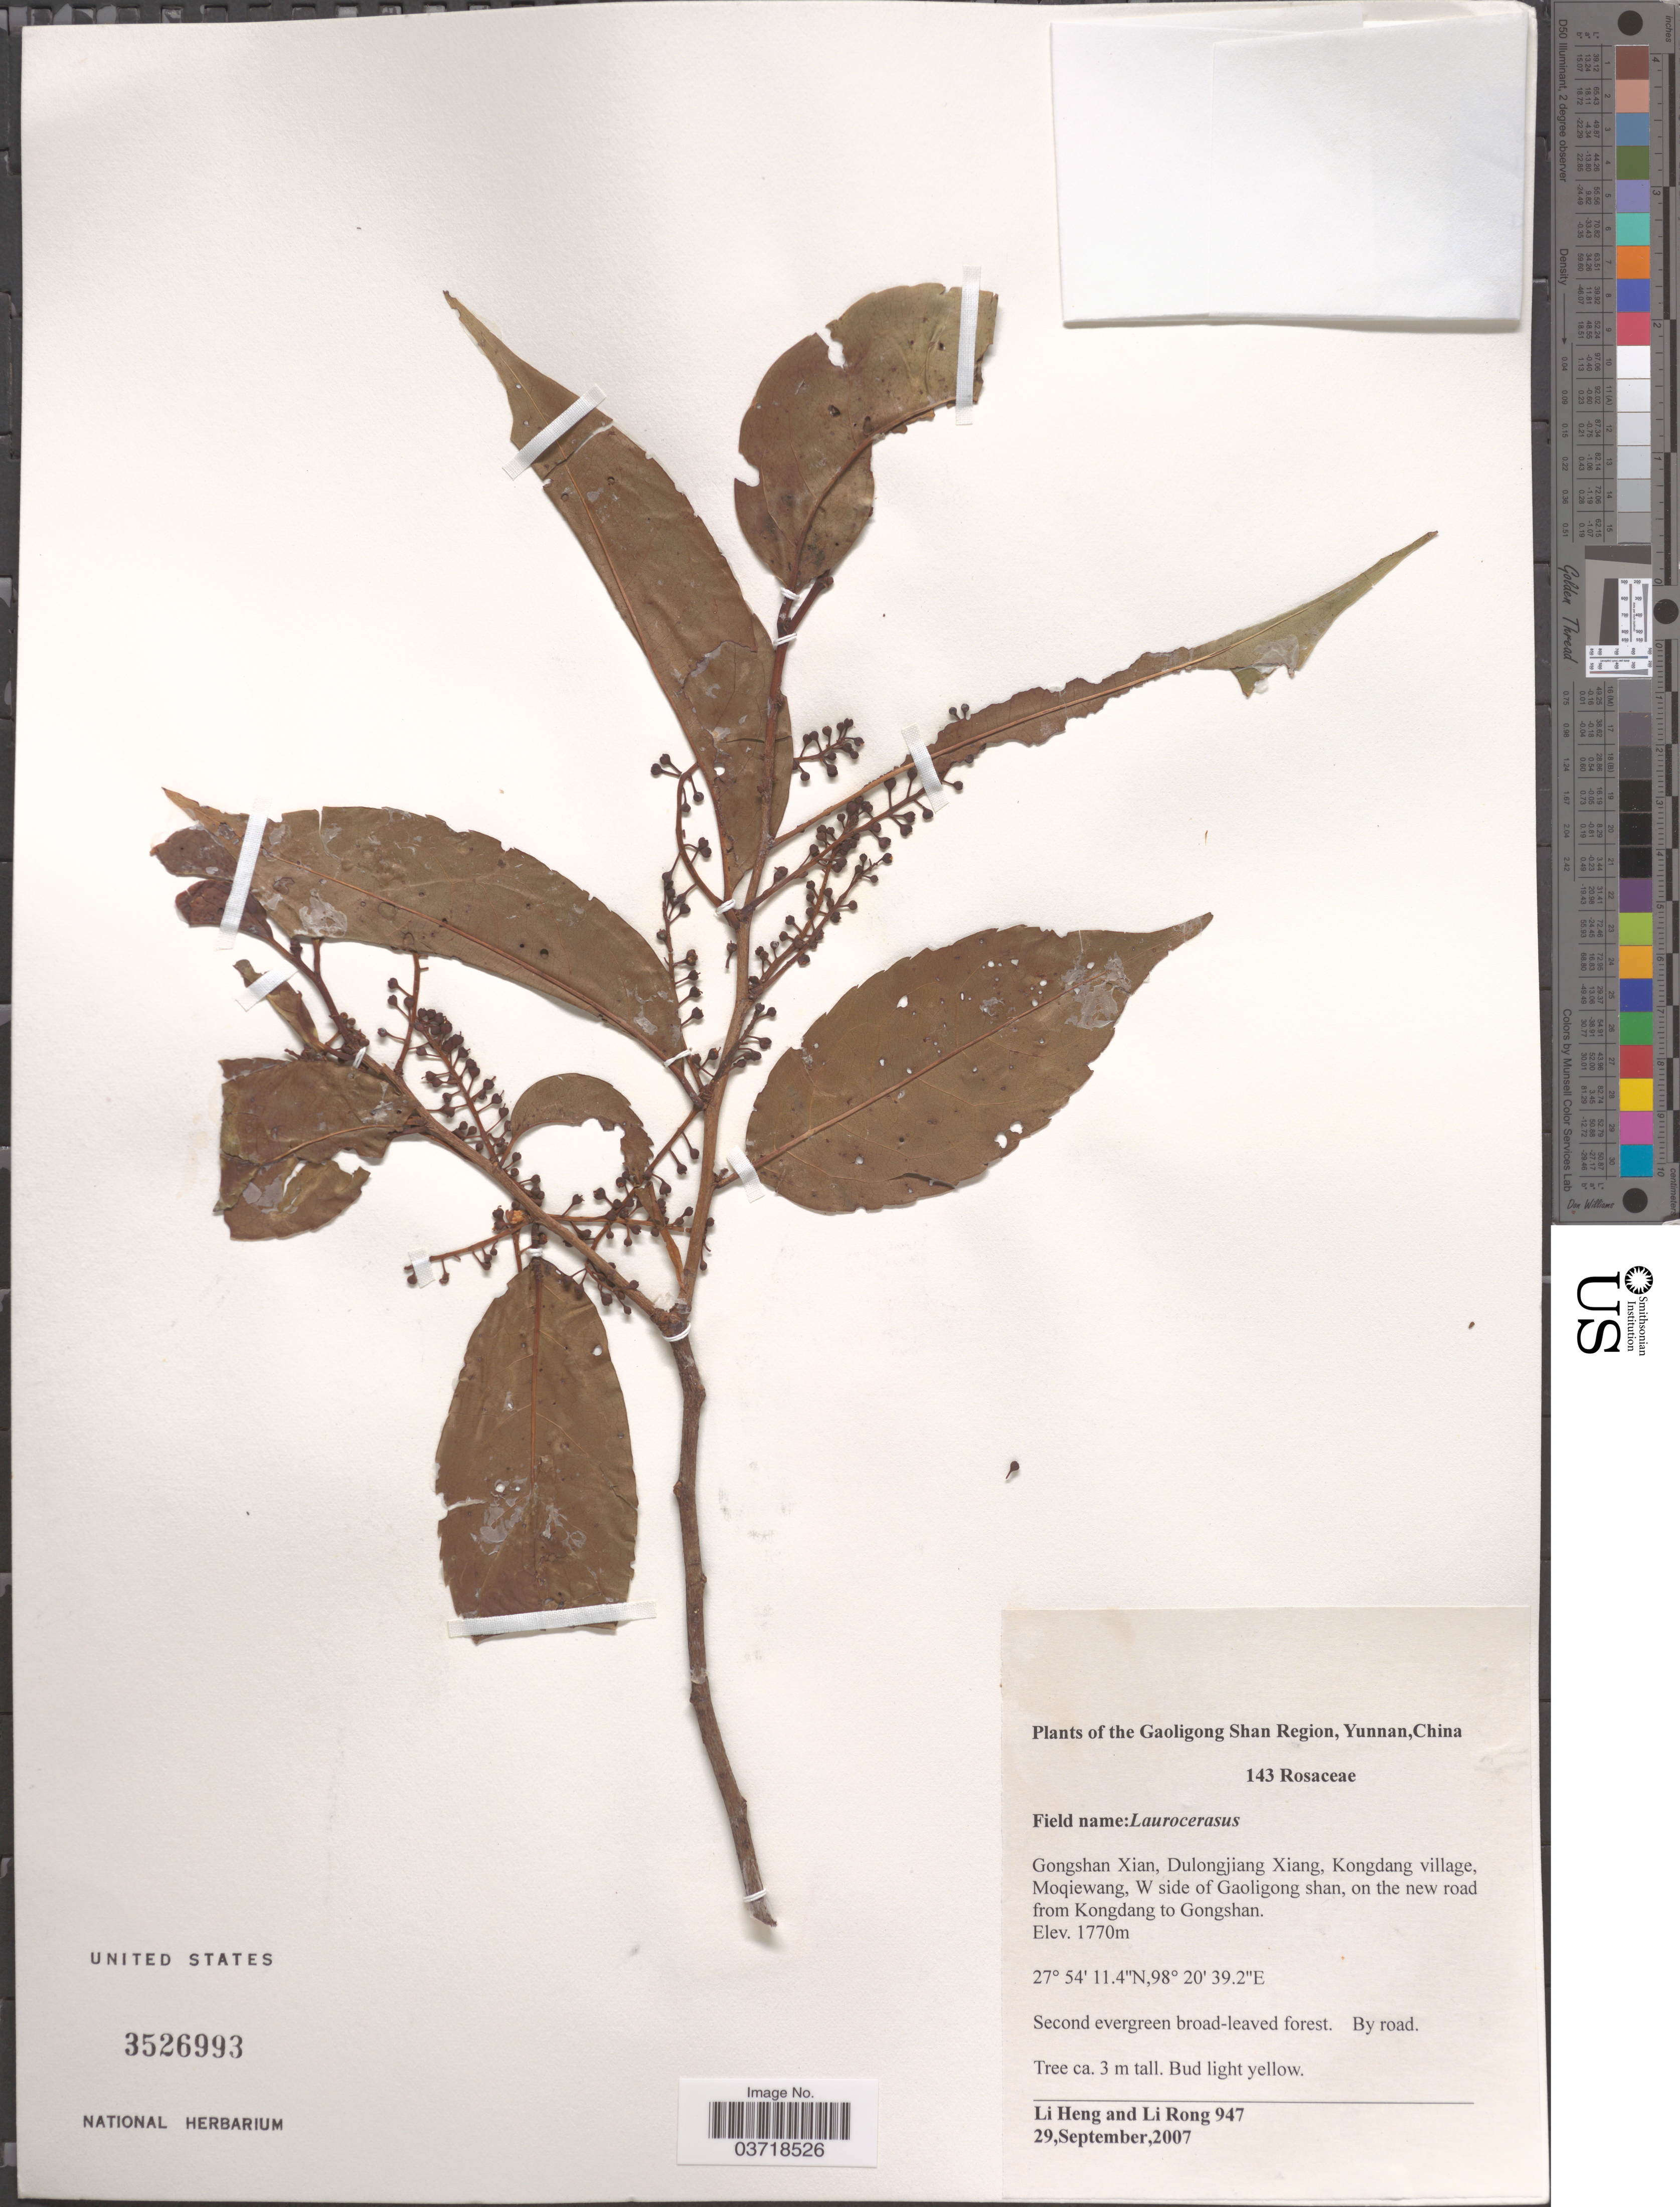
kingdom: Plantae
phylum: Tracheophyta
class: Magnoliopsida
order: Rosales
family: Rosaceae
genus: Prunus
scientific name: Prunus sp.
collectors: L. Heng & R. Li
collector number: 947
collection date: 2007-09-29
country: China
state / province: Yunnan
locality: Gaoligong Shan Region. Gongshan Xian, Dulongjiang Xiang, Kongdang village, Moqiewang, W side of Gaoligong shan, on the new road from Kongdang to Gongshan.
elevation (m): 1770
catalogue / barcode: US 3526993